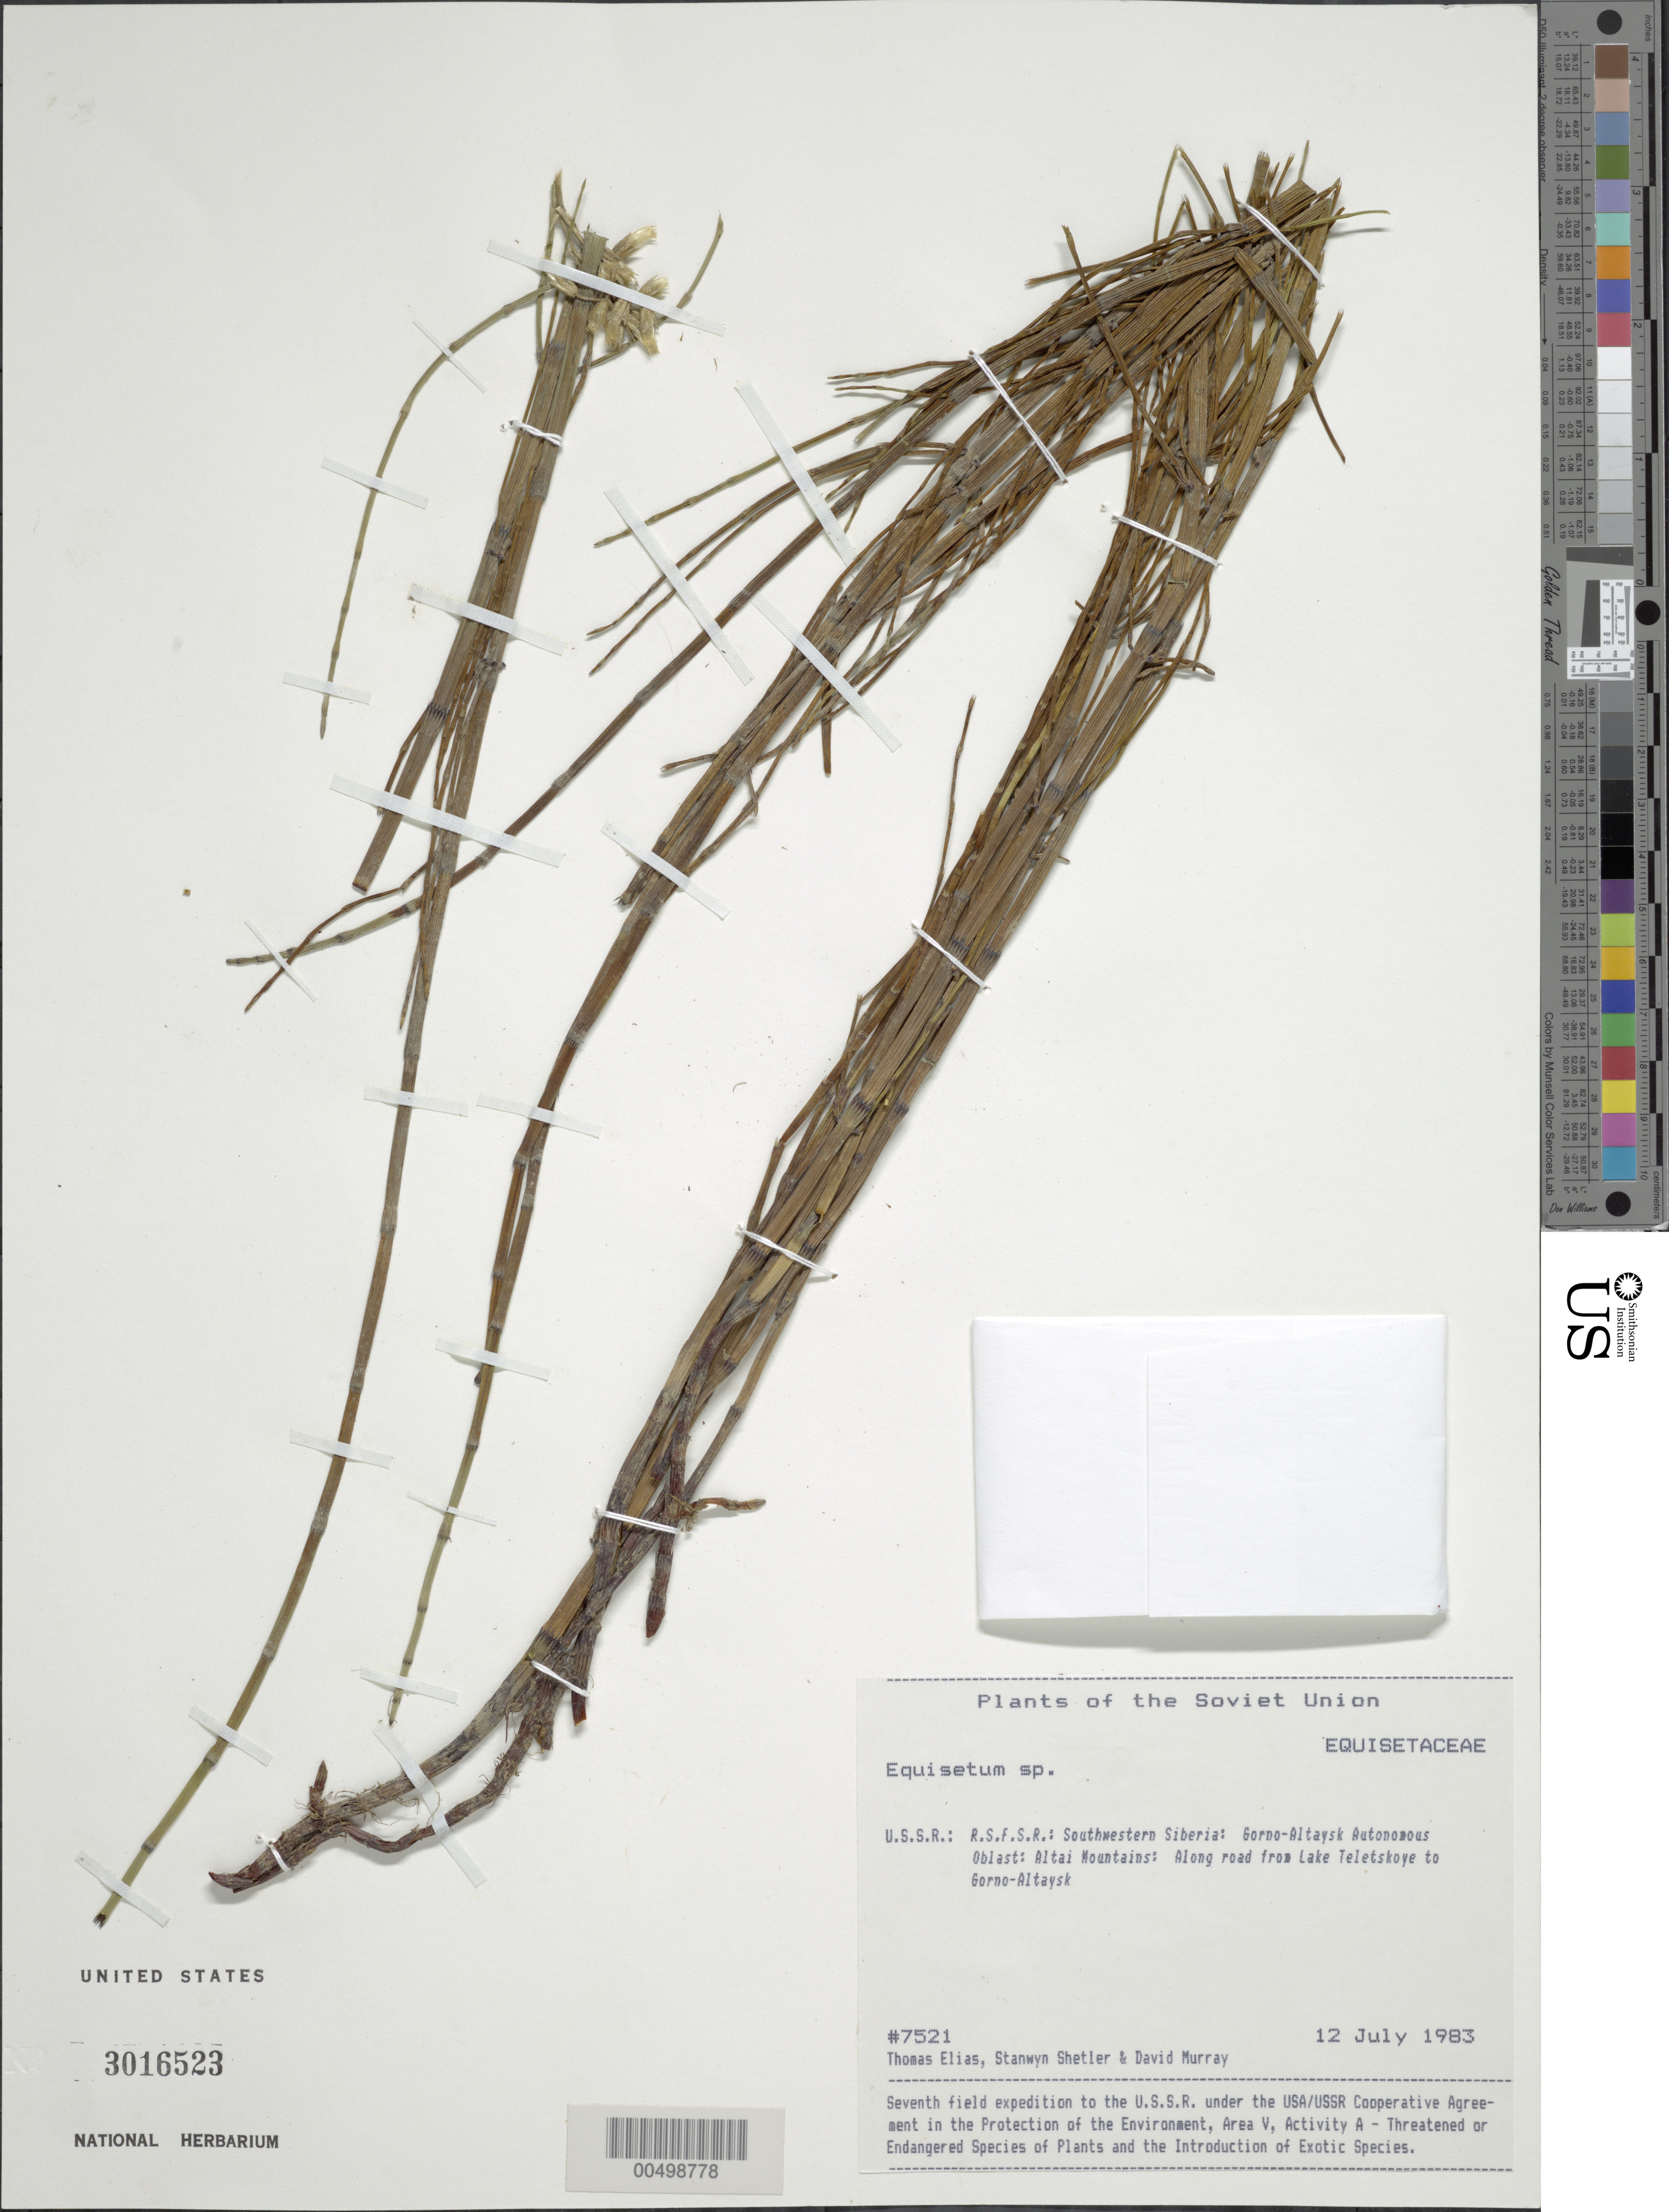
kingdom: Plantae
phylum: Tracheophyta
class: Polypodiopsida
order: Equisetales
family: Equisetaceae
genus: Equisetum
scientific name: Equisetum fluviatile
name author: L.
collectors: T. Elias, S. Shetler & D. F. Murray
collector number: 7521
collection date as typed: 12 Jul 1983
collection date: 1983-07-12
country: Russian Federation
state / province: Altai Republic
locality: Altai Mountains, along road from Lake Teletskoye to Gorno-Altaysk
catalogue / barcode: US 3016523